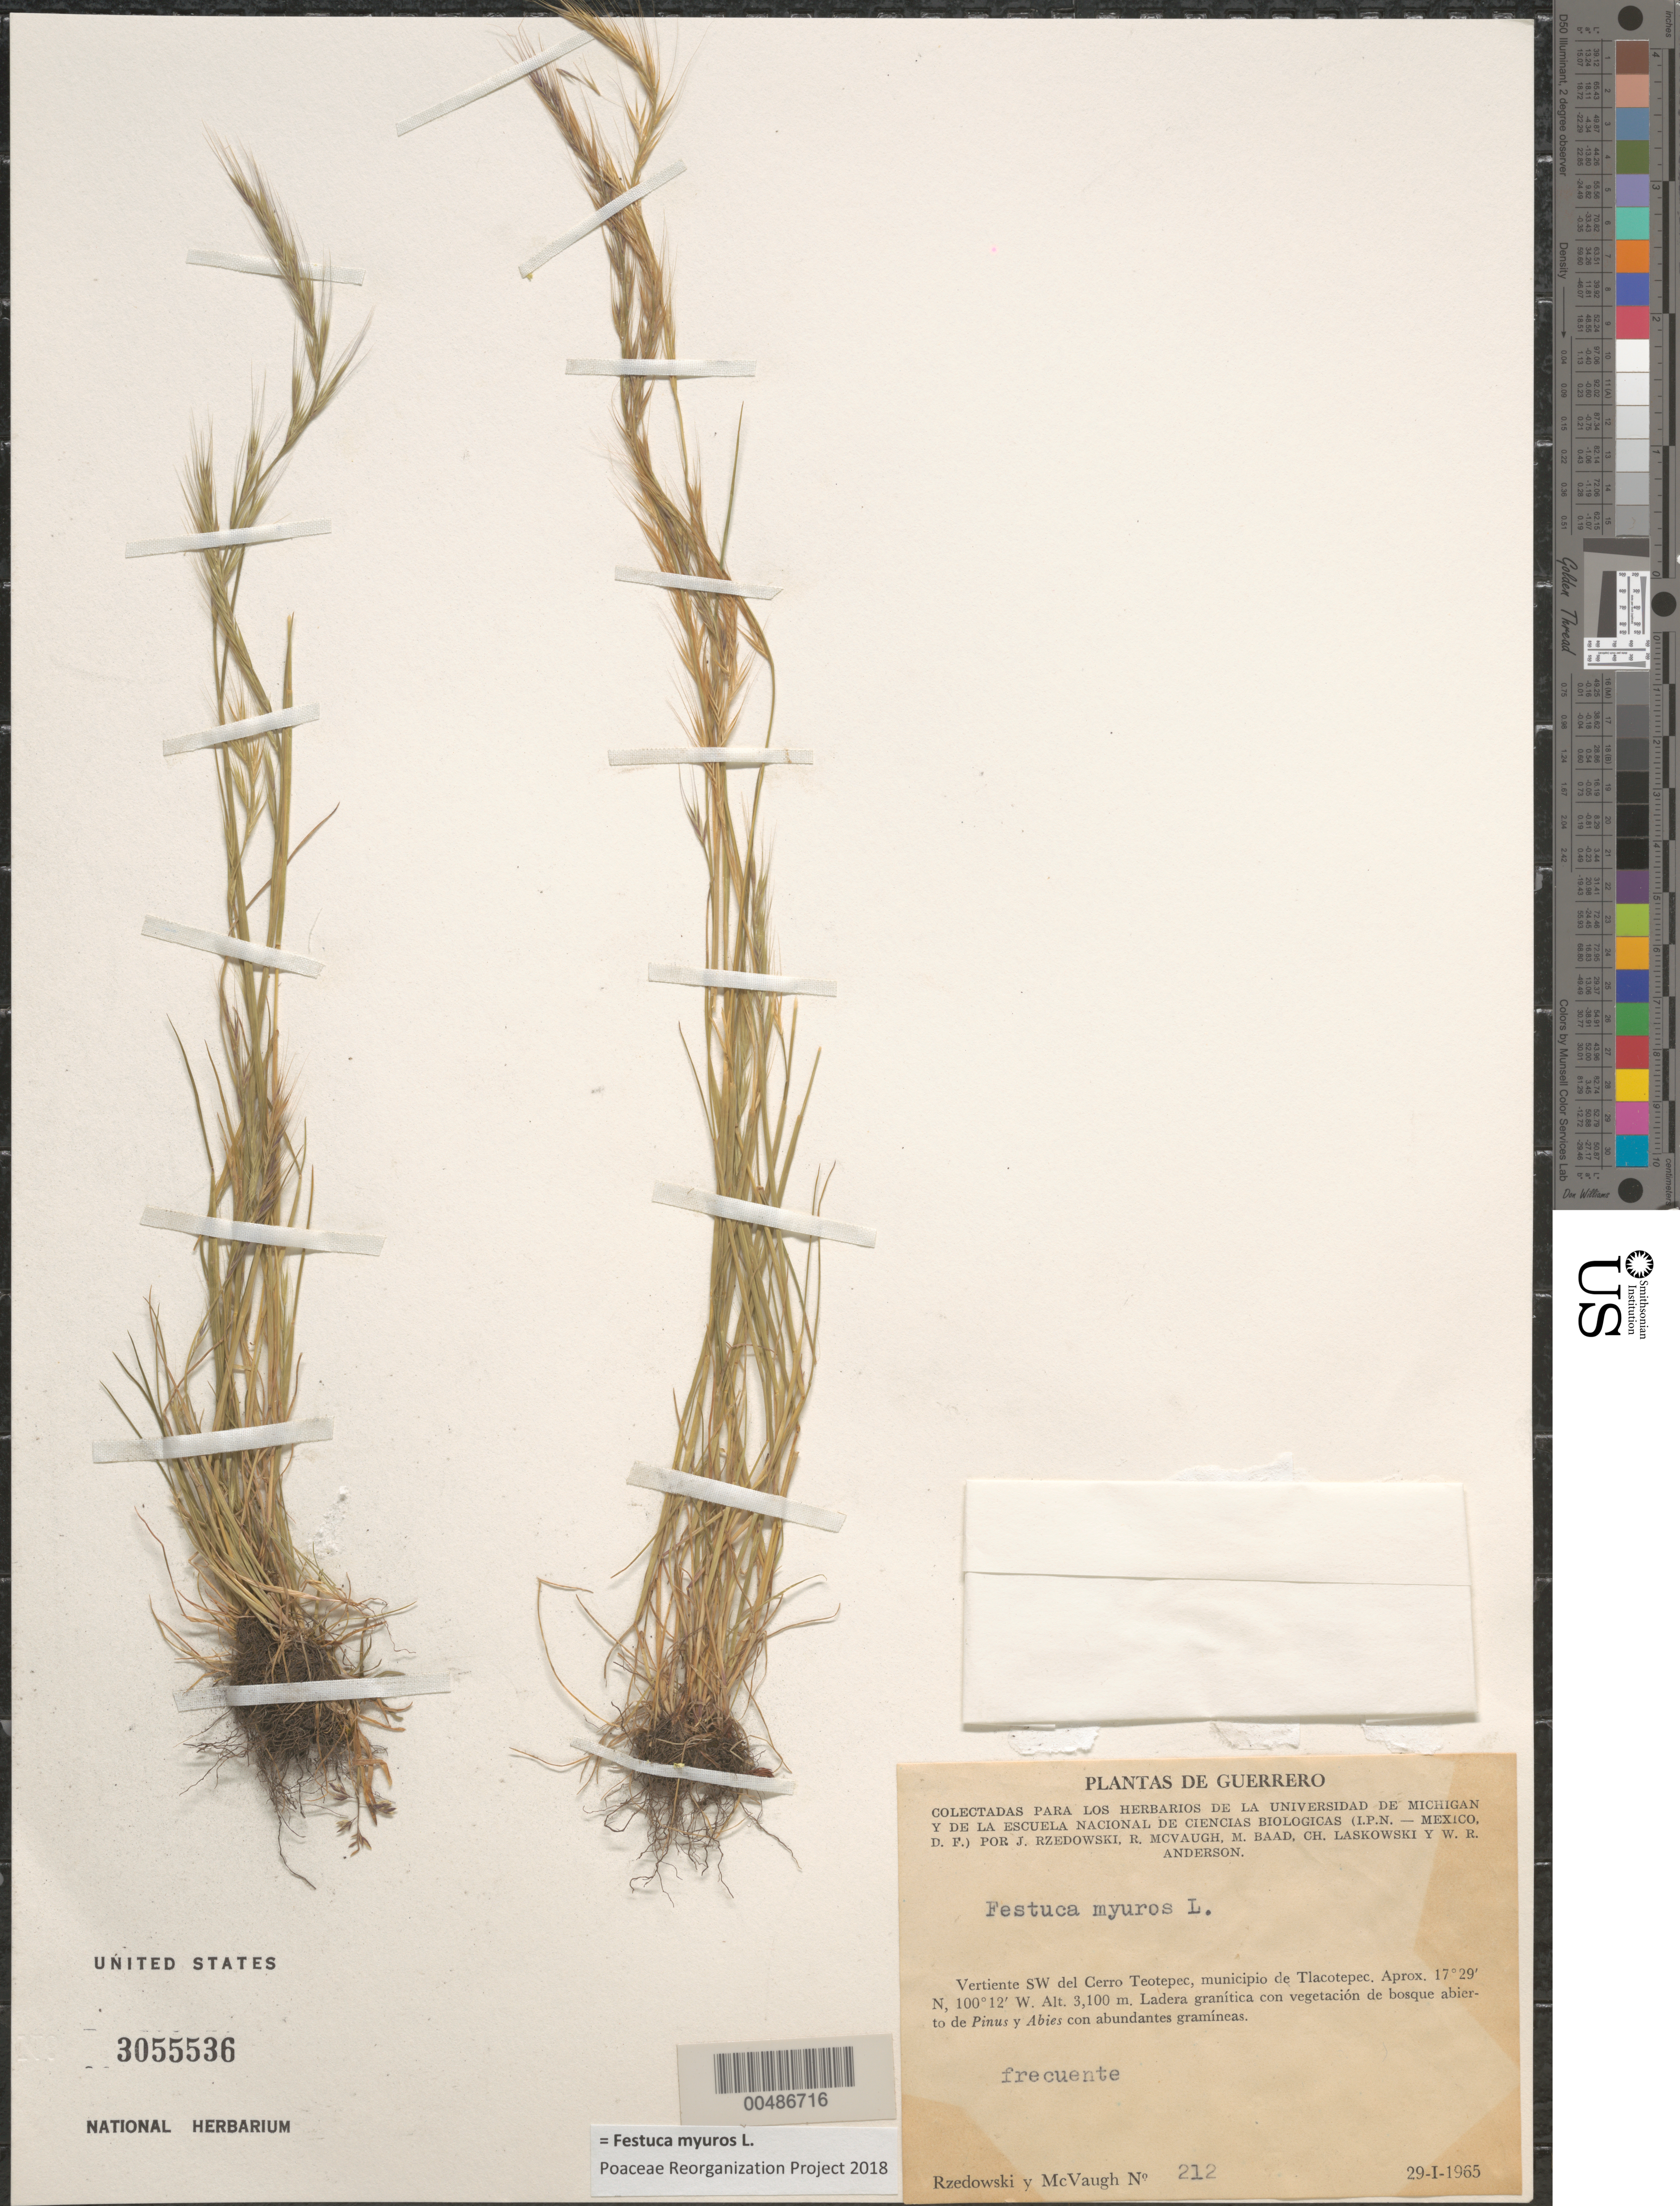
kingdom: Plantae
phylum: Tracheophyta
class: Liliopsida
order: Poales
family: Poaceae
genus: Festuca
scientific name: Festuca myuros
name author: L.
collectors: J. Rzedowski & R. McVaugh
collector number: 212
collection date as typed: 29 Jan 1965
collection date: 1965-01-29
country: Mexico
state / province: Guerrero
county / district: Tlacotepec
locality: Vertiente SW del Cerro Teotepec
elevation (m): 3100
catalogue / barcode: US 3055536